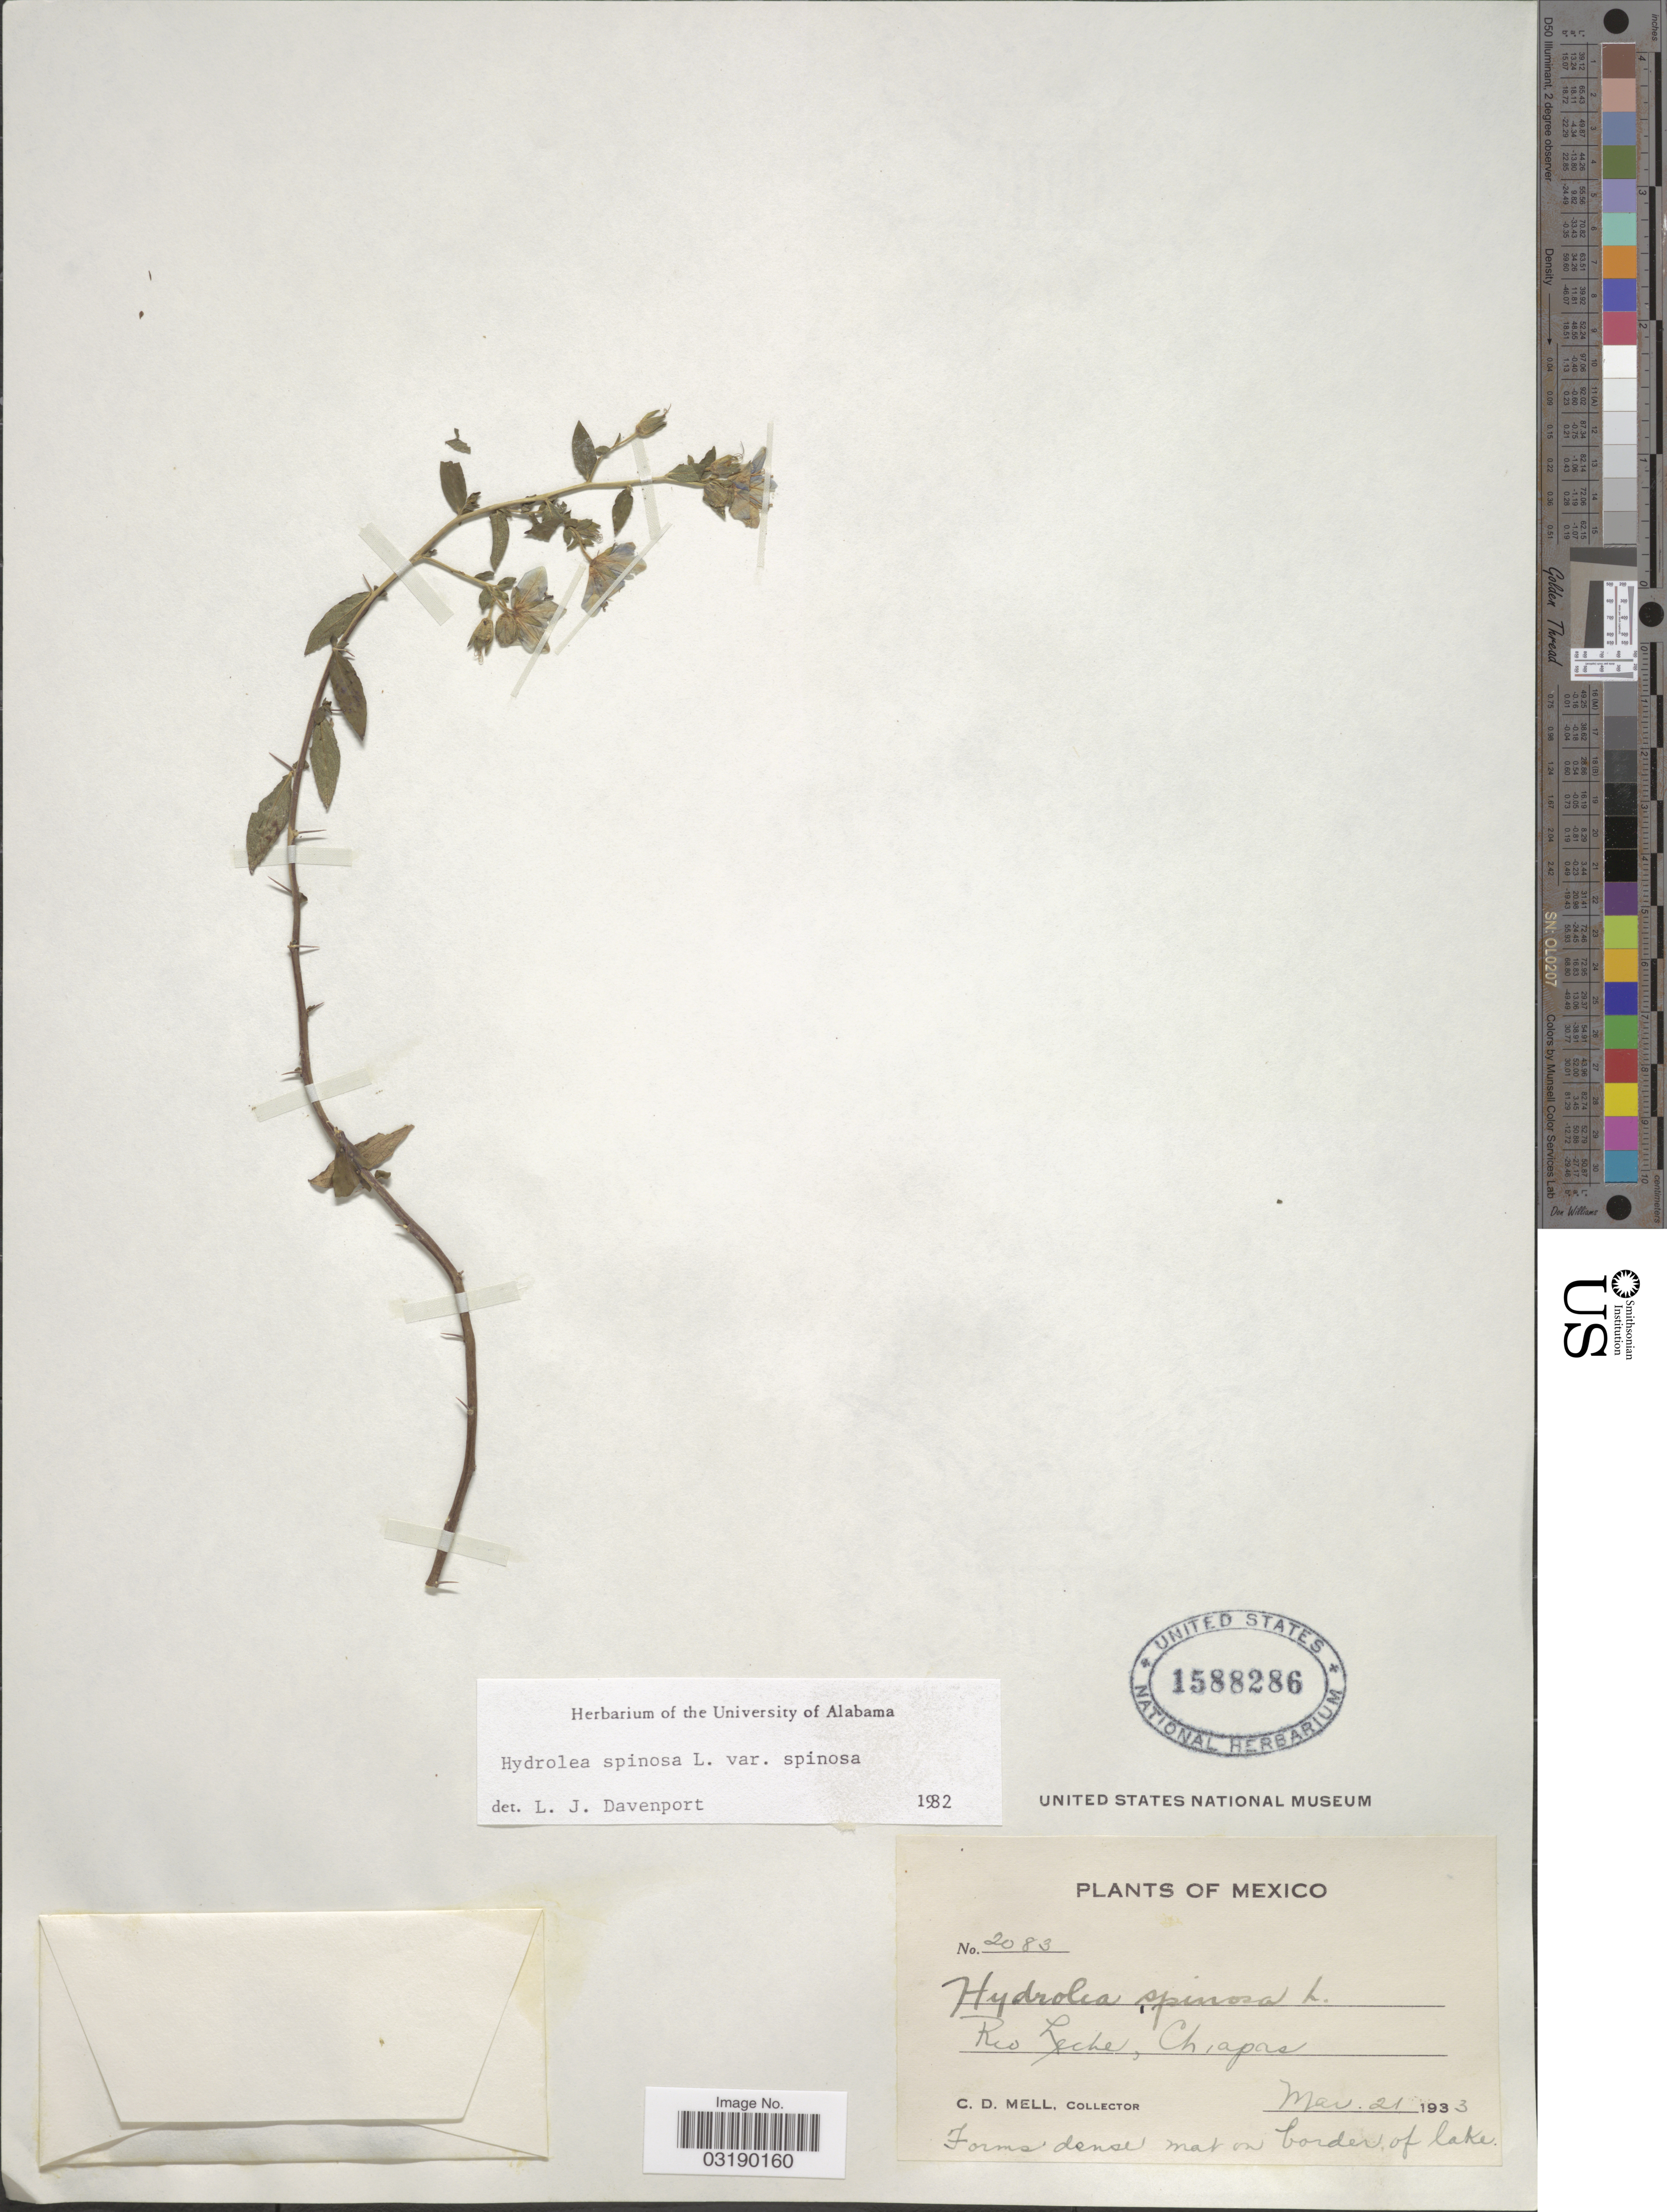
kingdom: Plantae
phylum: Tracheophyta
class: Magnoliopsida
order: Solanales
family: Hydroleaceae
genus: Hydrolea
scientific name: Hydrolea spinosa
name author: L.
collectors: C. D. Mell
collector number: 2083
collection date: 1933-05-21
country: Mexico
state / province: Chiapas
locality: Rio Leche. On border of Lake.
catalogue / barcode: US 1588286